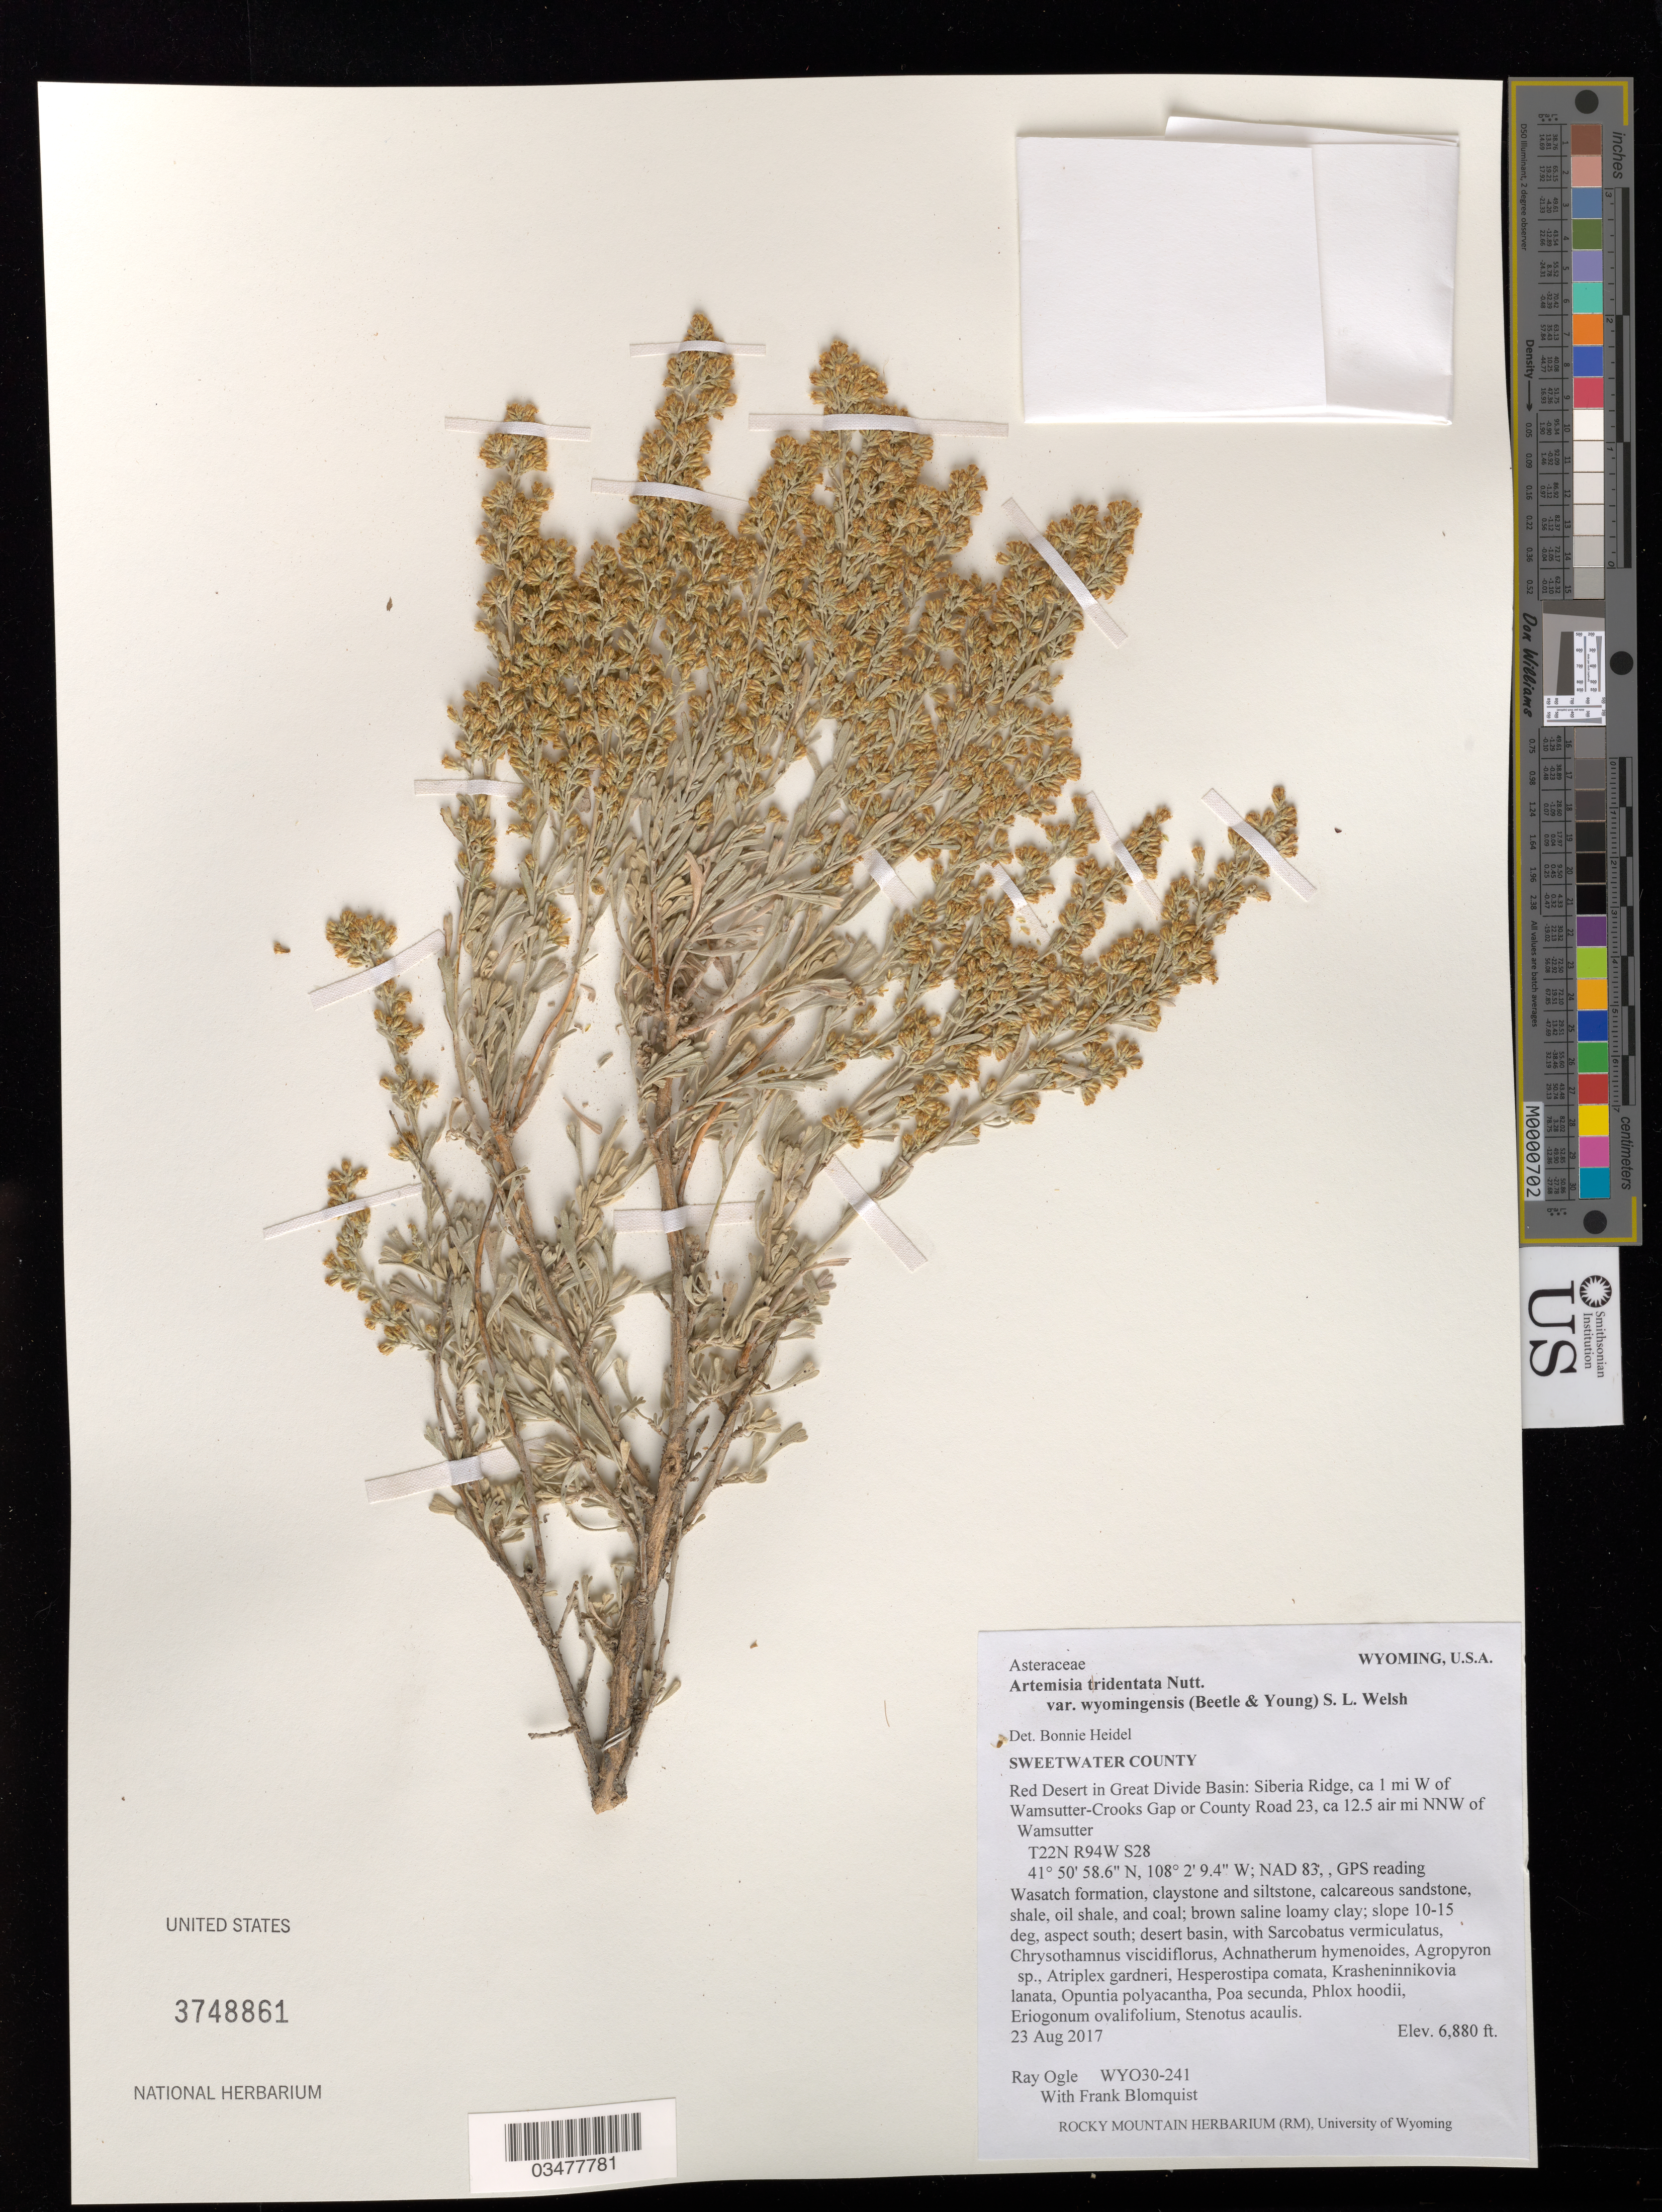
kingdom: Plantae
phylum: Tracheophyta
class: Magnoliopsida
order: Asterales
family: Asteraceae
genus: Artemisia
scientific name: Artemisia tridentata var. wyomingensis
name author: (Beetle & Young) S.L. Welsh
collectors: R. Ogle & F. Blomquist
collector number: WY030-241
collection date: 2017-08-23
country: United States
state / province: Wyoming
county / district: Sweetwater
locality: Red Desert, Siberia Ridge T.22N. R.94W. Section 28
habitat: Wasatch formation, claystone and siltstone, calcareous sandstone, shale, oil shale, and coal, brown saline loamy clay. With Atriplex gardneri, Poa secunda, Phlox hoodii, etc.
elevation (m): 2097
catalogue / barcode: US 3748861